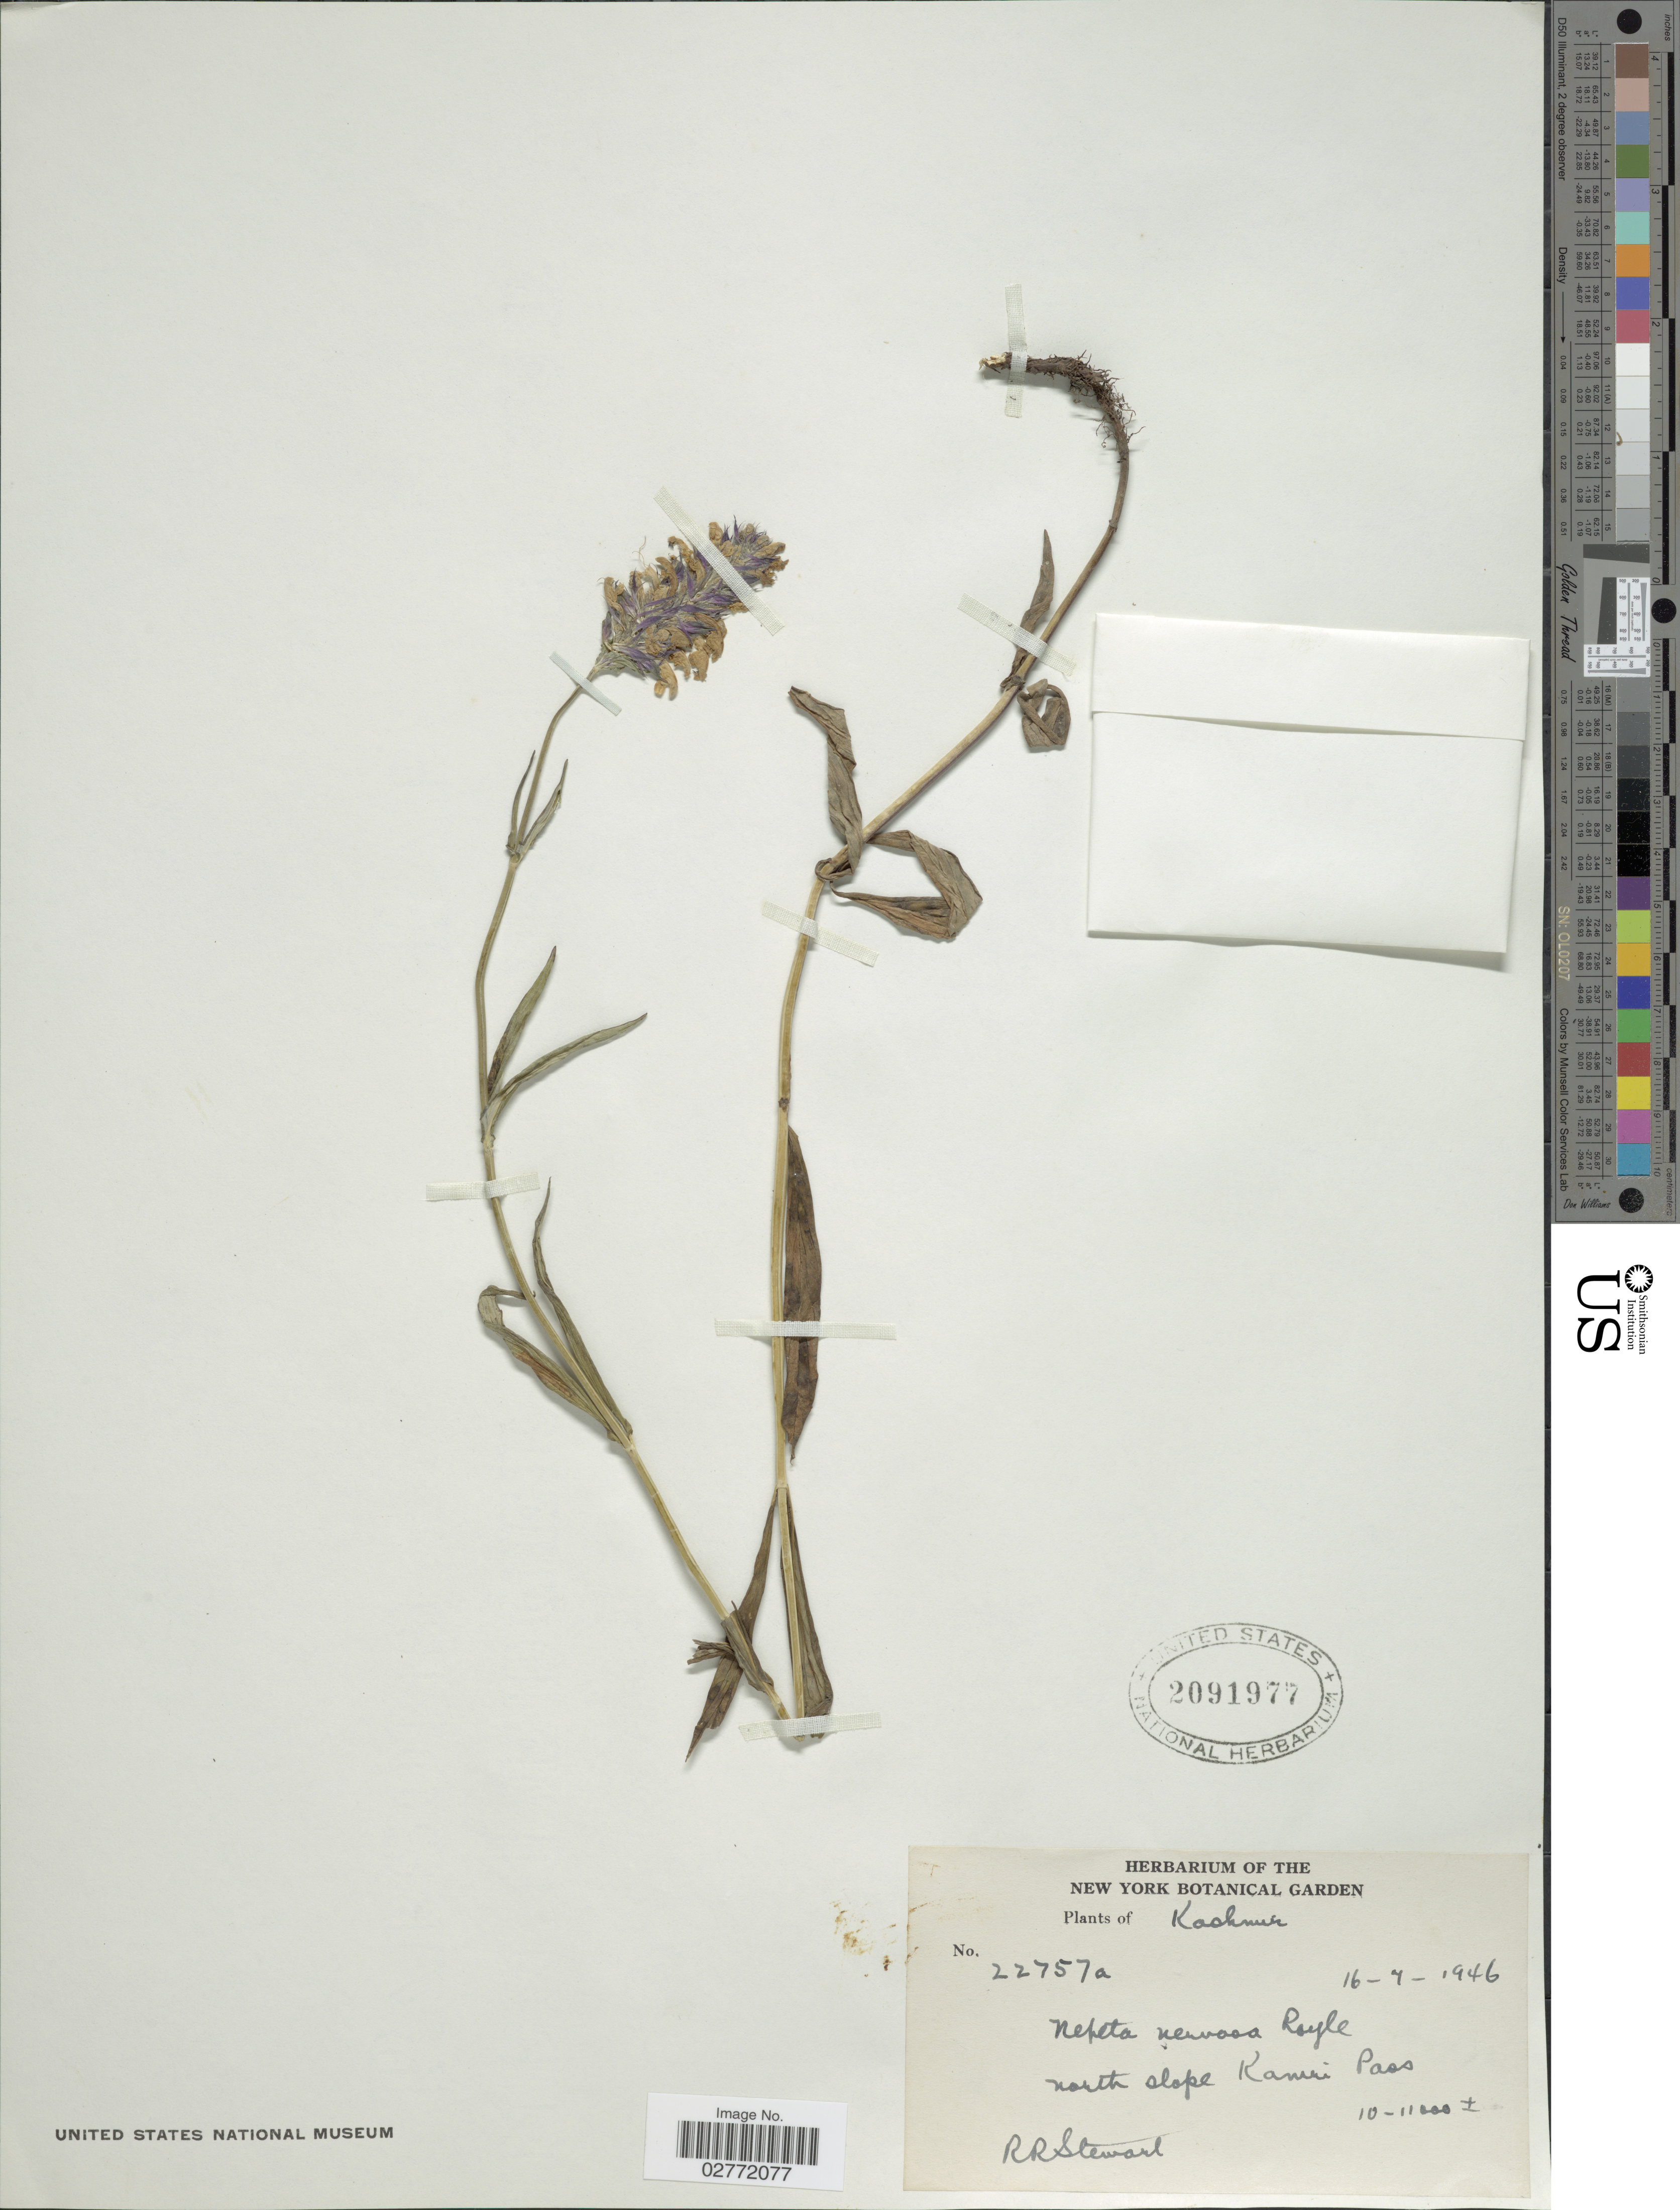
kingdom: Plantae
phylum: Tracheophyta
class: Magnoliopsida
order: Lamiales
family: Lamiaceae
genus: Nepeta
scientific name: Nepeta nervosa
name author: Royle ex Benth.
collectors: R. R. Stewart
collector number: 22757a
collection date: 1946-07-16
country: Pakistan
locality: Kashmir, north slope Kamri Pass.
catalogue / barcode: US 2091977